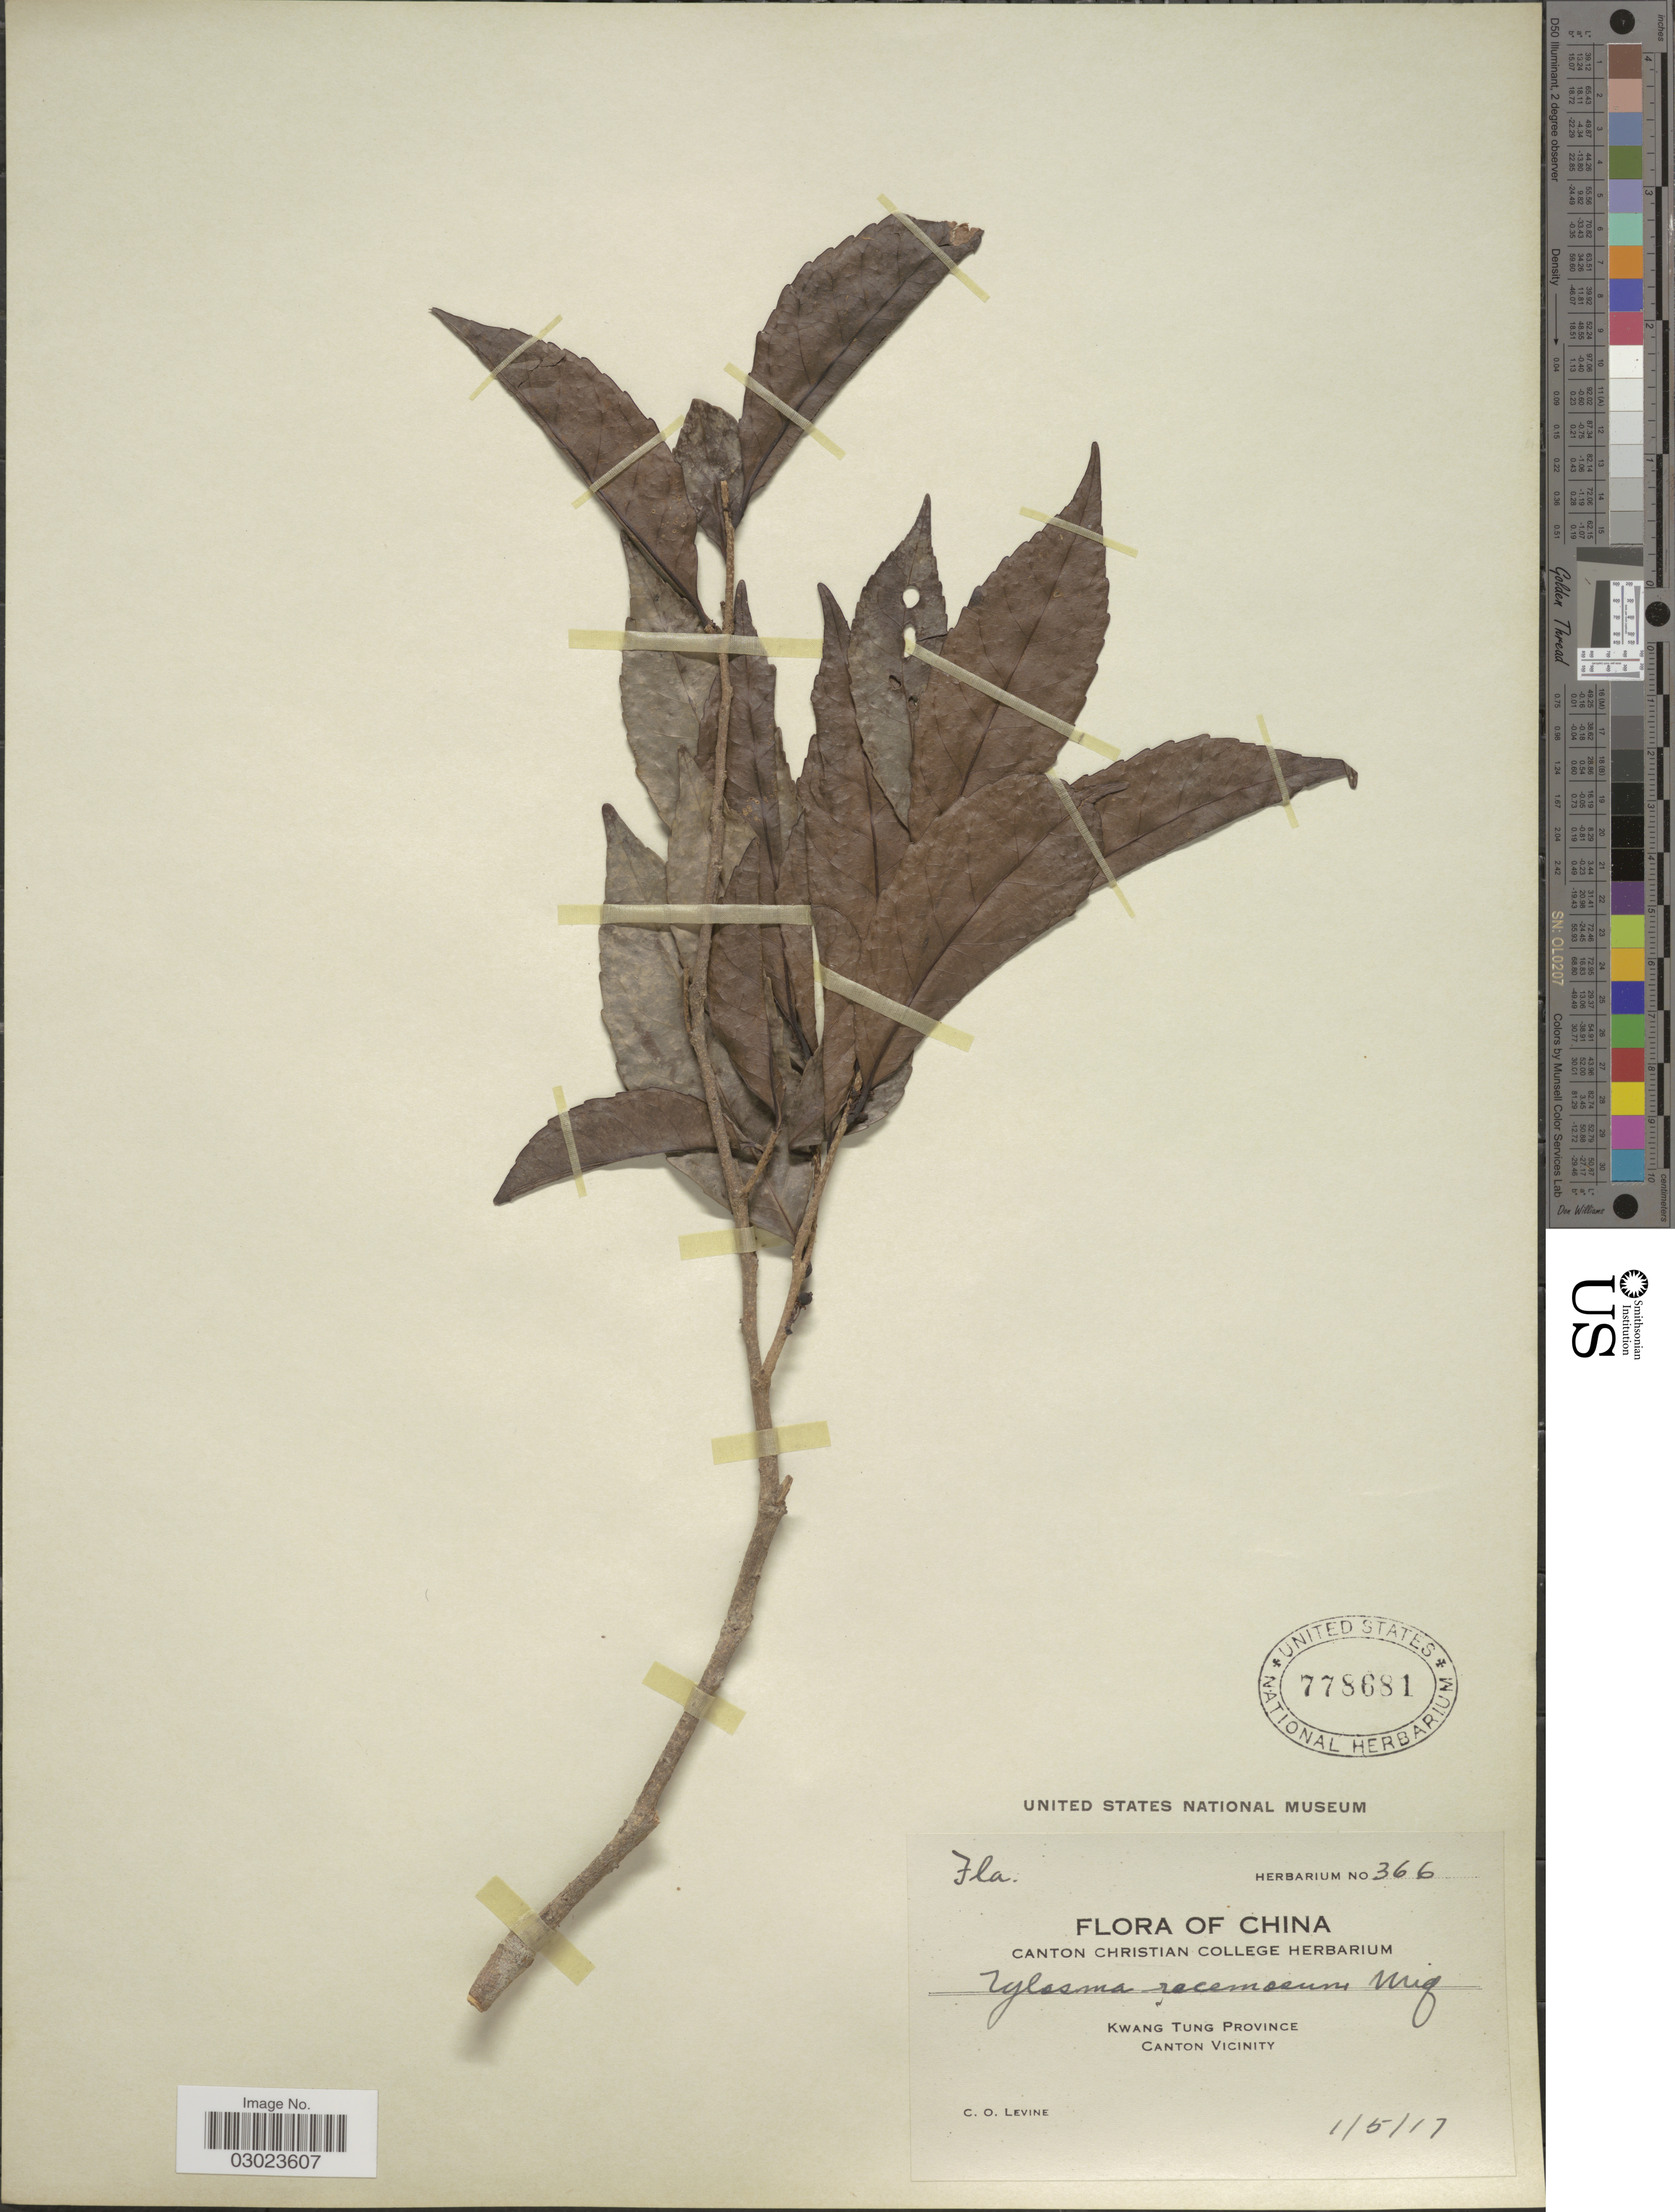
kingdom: Plantae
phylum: Tracheophyta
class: Magnoliopsida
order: Malpighiales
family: Salicaceae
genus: Xylosma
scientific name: Xylosma congesta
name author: (Lour.) Merr.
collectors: C. O. Levine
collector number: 366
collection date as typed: Transcribed d/m/y: 1/5/17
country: China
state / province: Guangdong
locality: Kwang Tung Province, Canton Vicinity.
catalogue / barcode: US 778681